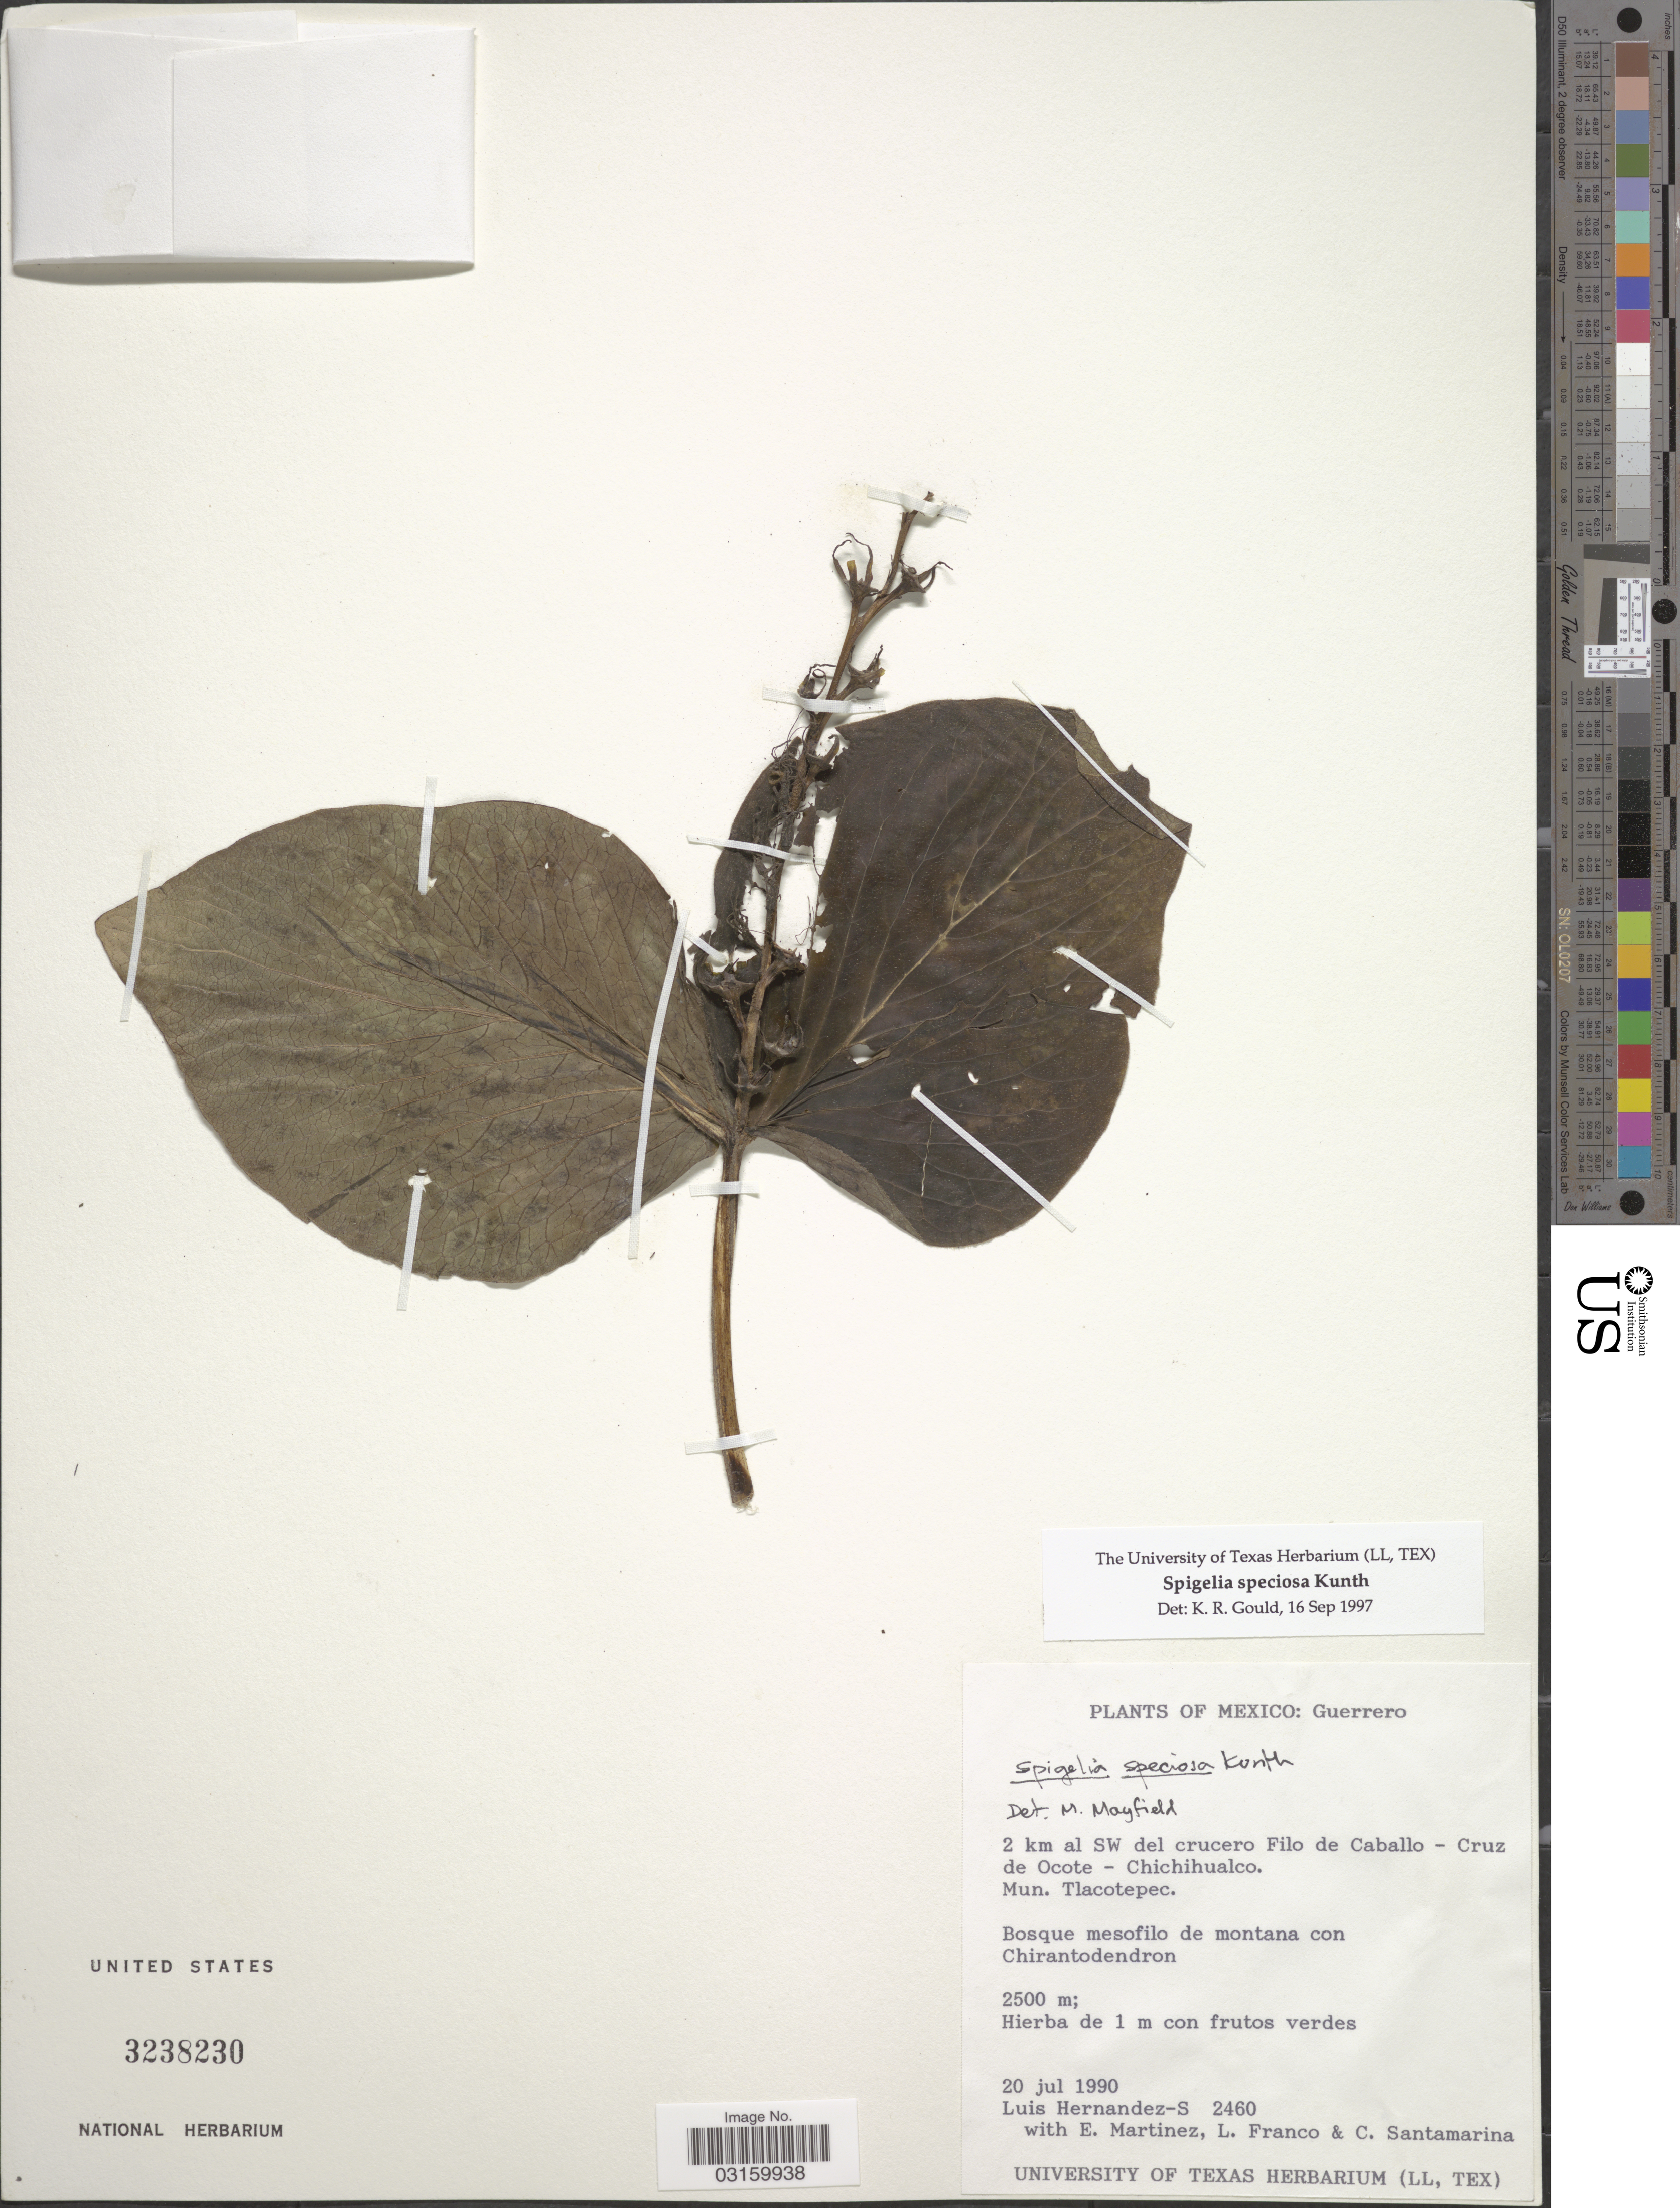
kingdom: Plantae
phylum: Tracheophyta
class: Magnoliopsida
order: Gentianales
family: Loganiaceae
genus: Spigelia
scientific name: Spigelia speciosa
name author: Kunth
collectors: L. G. Hernández-Sandoval, E. Martínez, L. C. Franco & C. Santamarina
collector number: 2460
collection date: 1990-07-20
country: Mexico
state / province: Guerrero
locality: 2 km al SW del crucero Filo de Caballo - Cruz de Ocote - Chichihualco. Mun. Tlacotepec.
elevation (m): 2500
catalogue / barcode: US 3238230